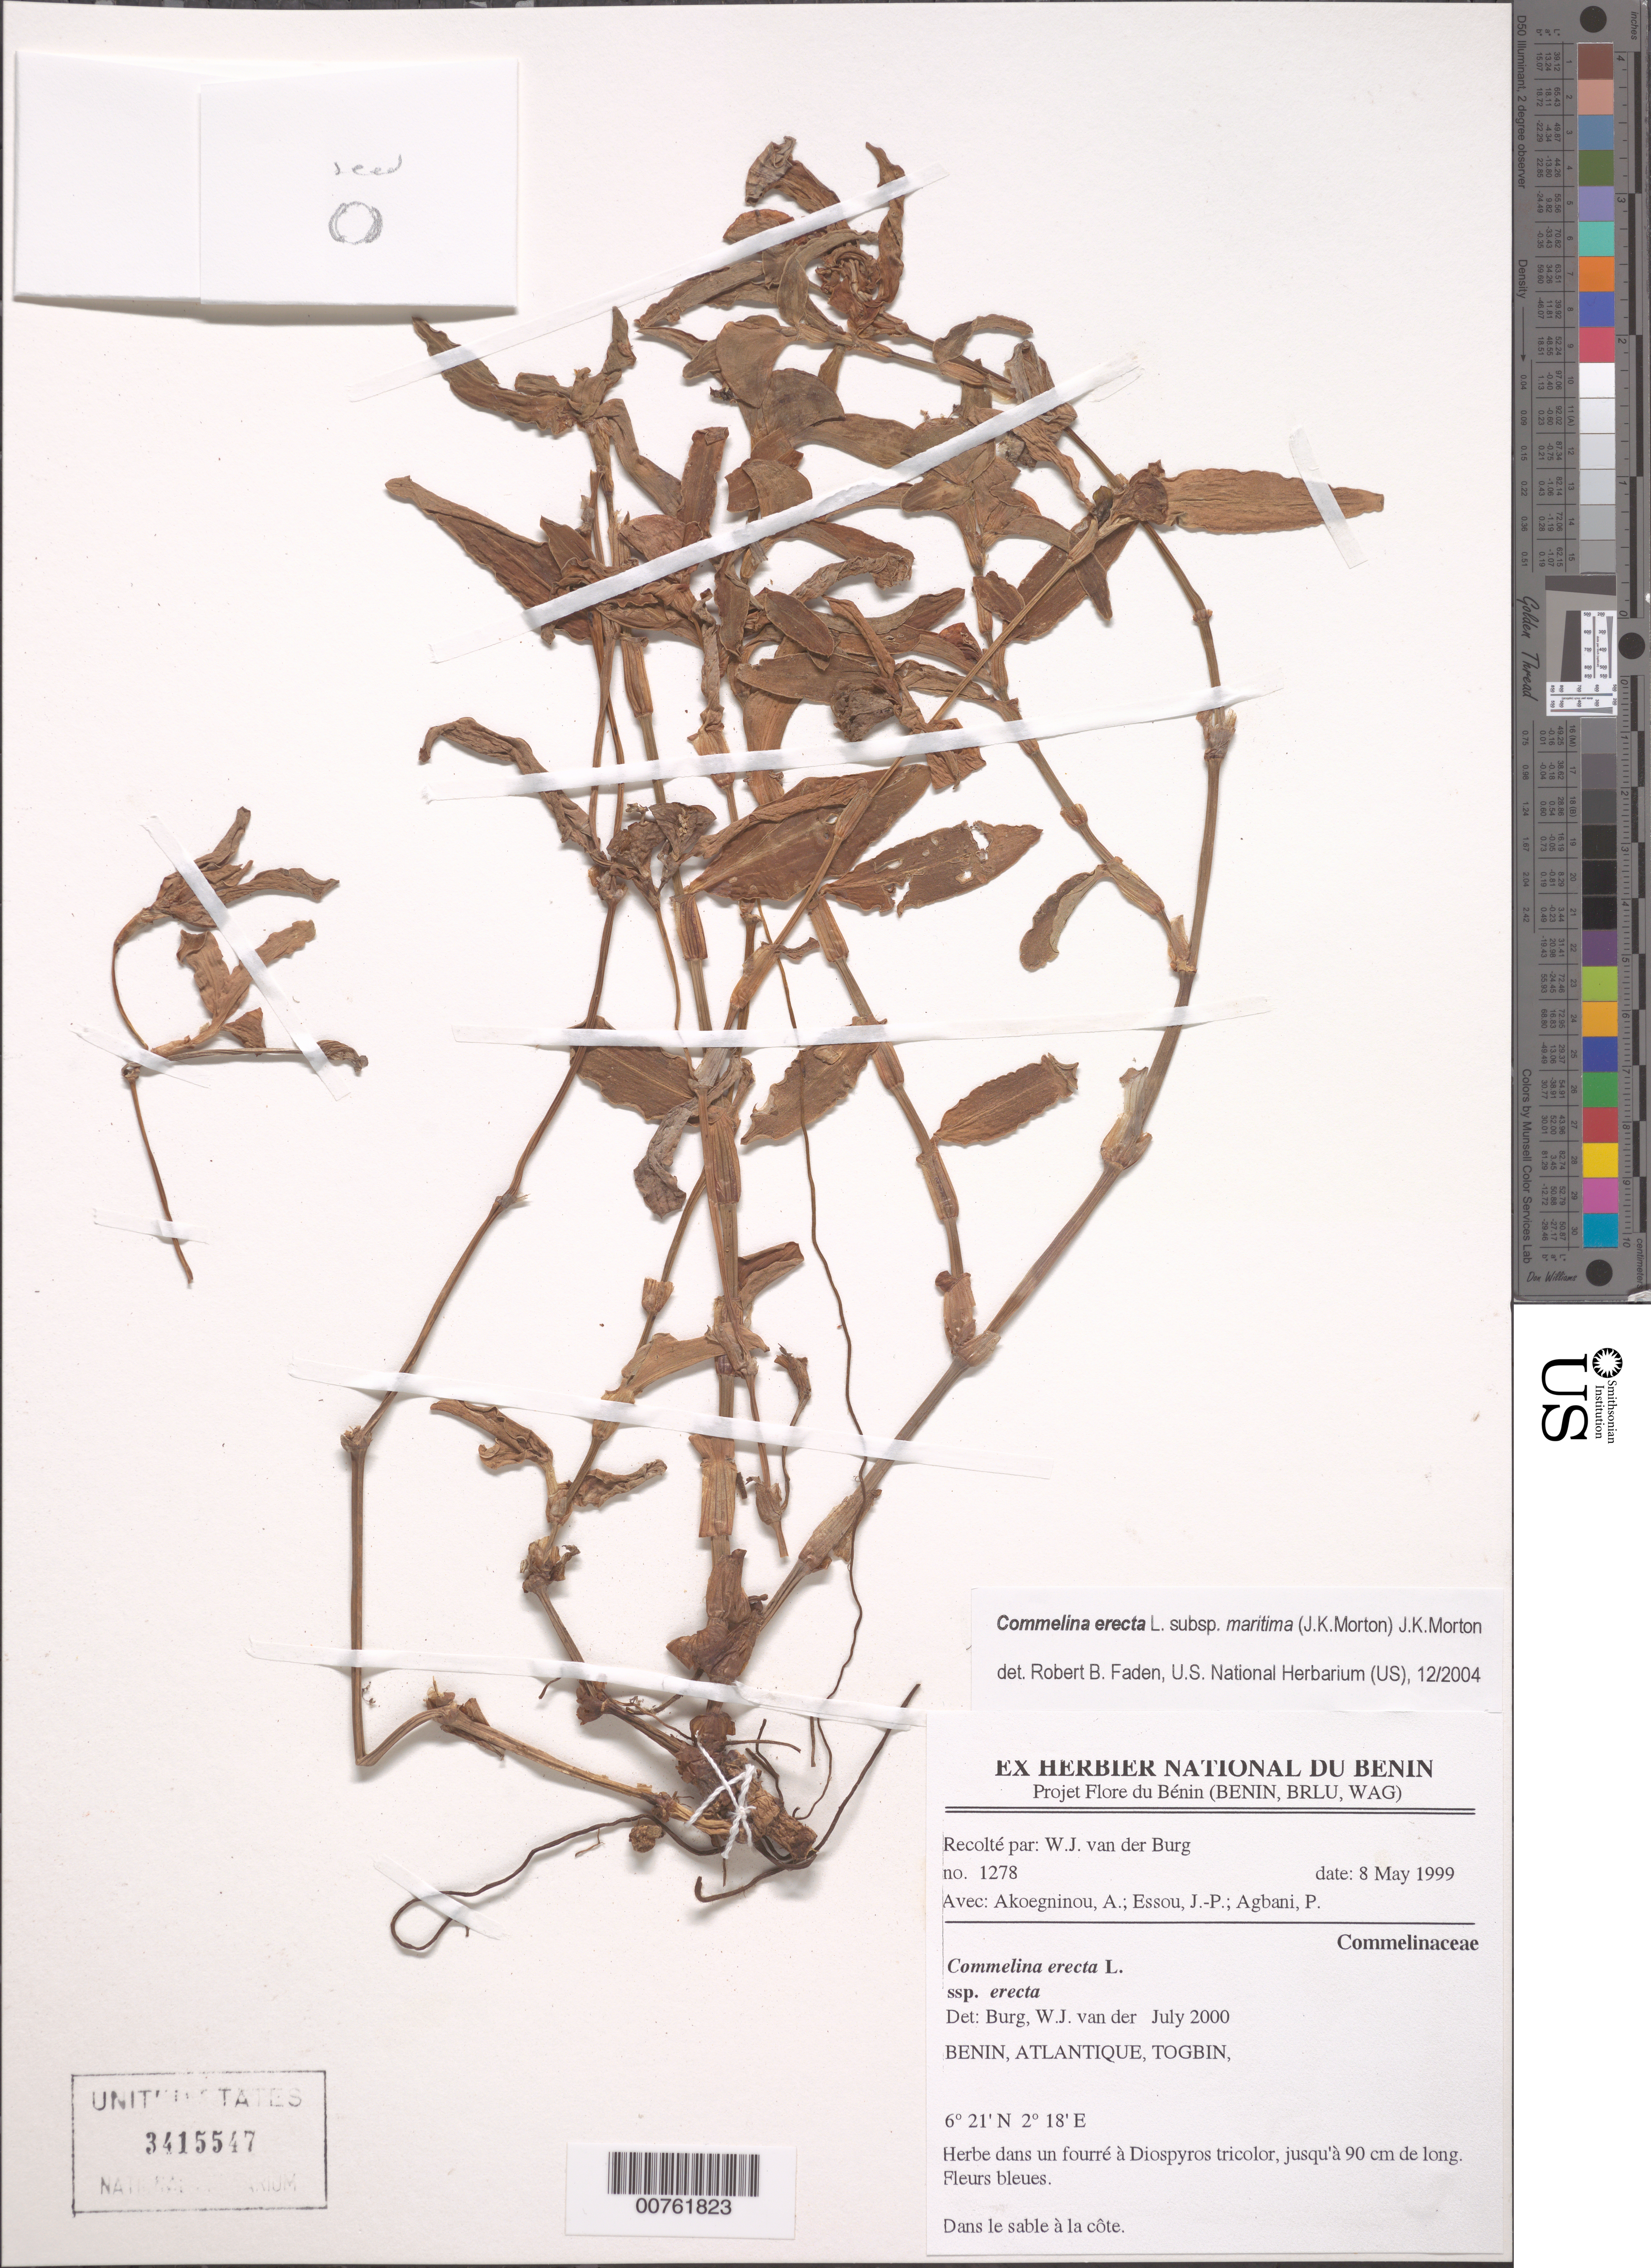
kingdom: Plantae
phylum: Tracheophyta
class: Liliopsida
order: Commelinales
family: Commelinaceae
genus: Commelina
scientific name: Commelina erecta subsp. maritima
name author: (J.K. Morton) J.K. Morton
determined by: Faden, Robert B., (US), Smithsonian Institution - National Museum of Natural History (UNITED STATES)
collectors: W. van der Burg, A. Akoegninou, J. Essou & P. Agbani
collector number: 1278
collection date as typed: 08 May 1999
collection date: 1999-05-08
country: Benin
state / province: Atlantique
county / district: Togbin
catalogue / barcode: US 3415547